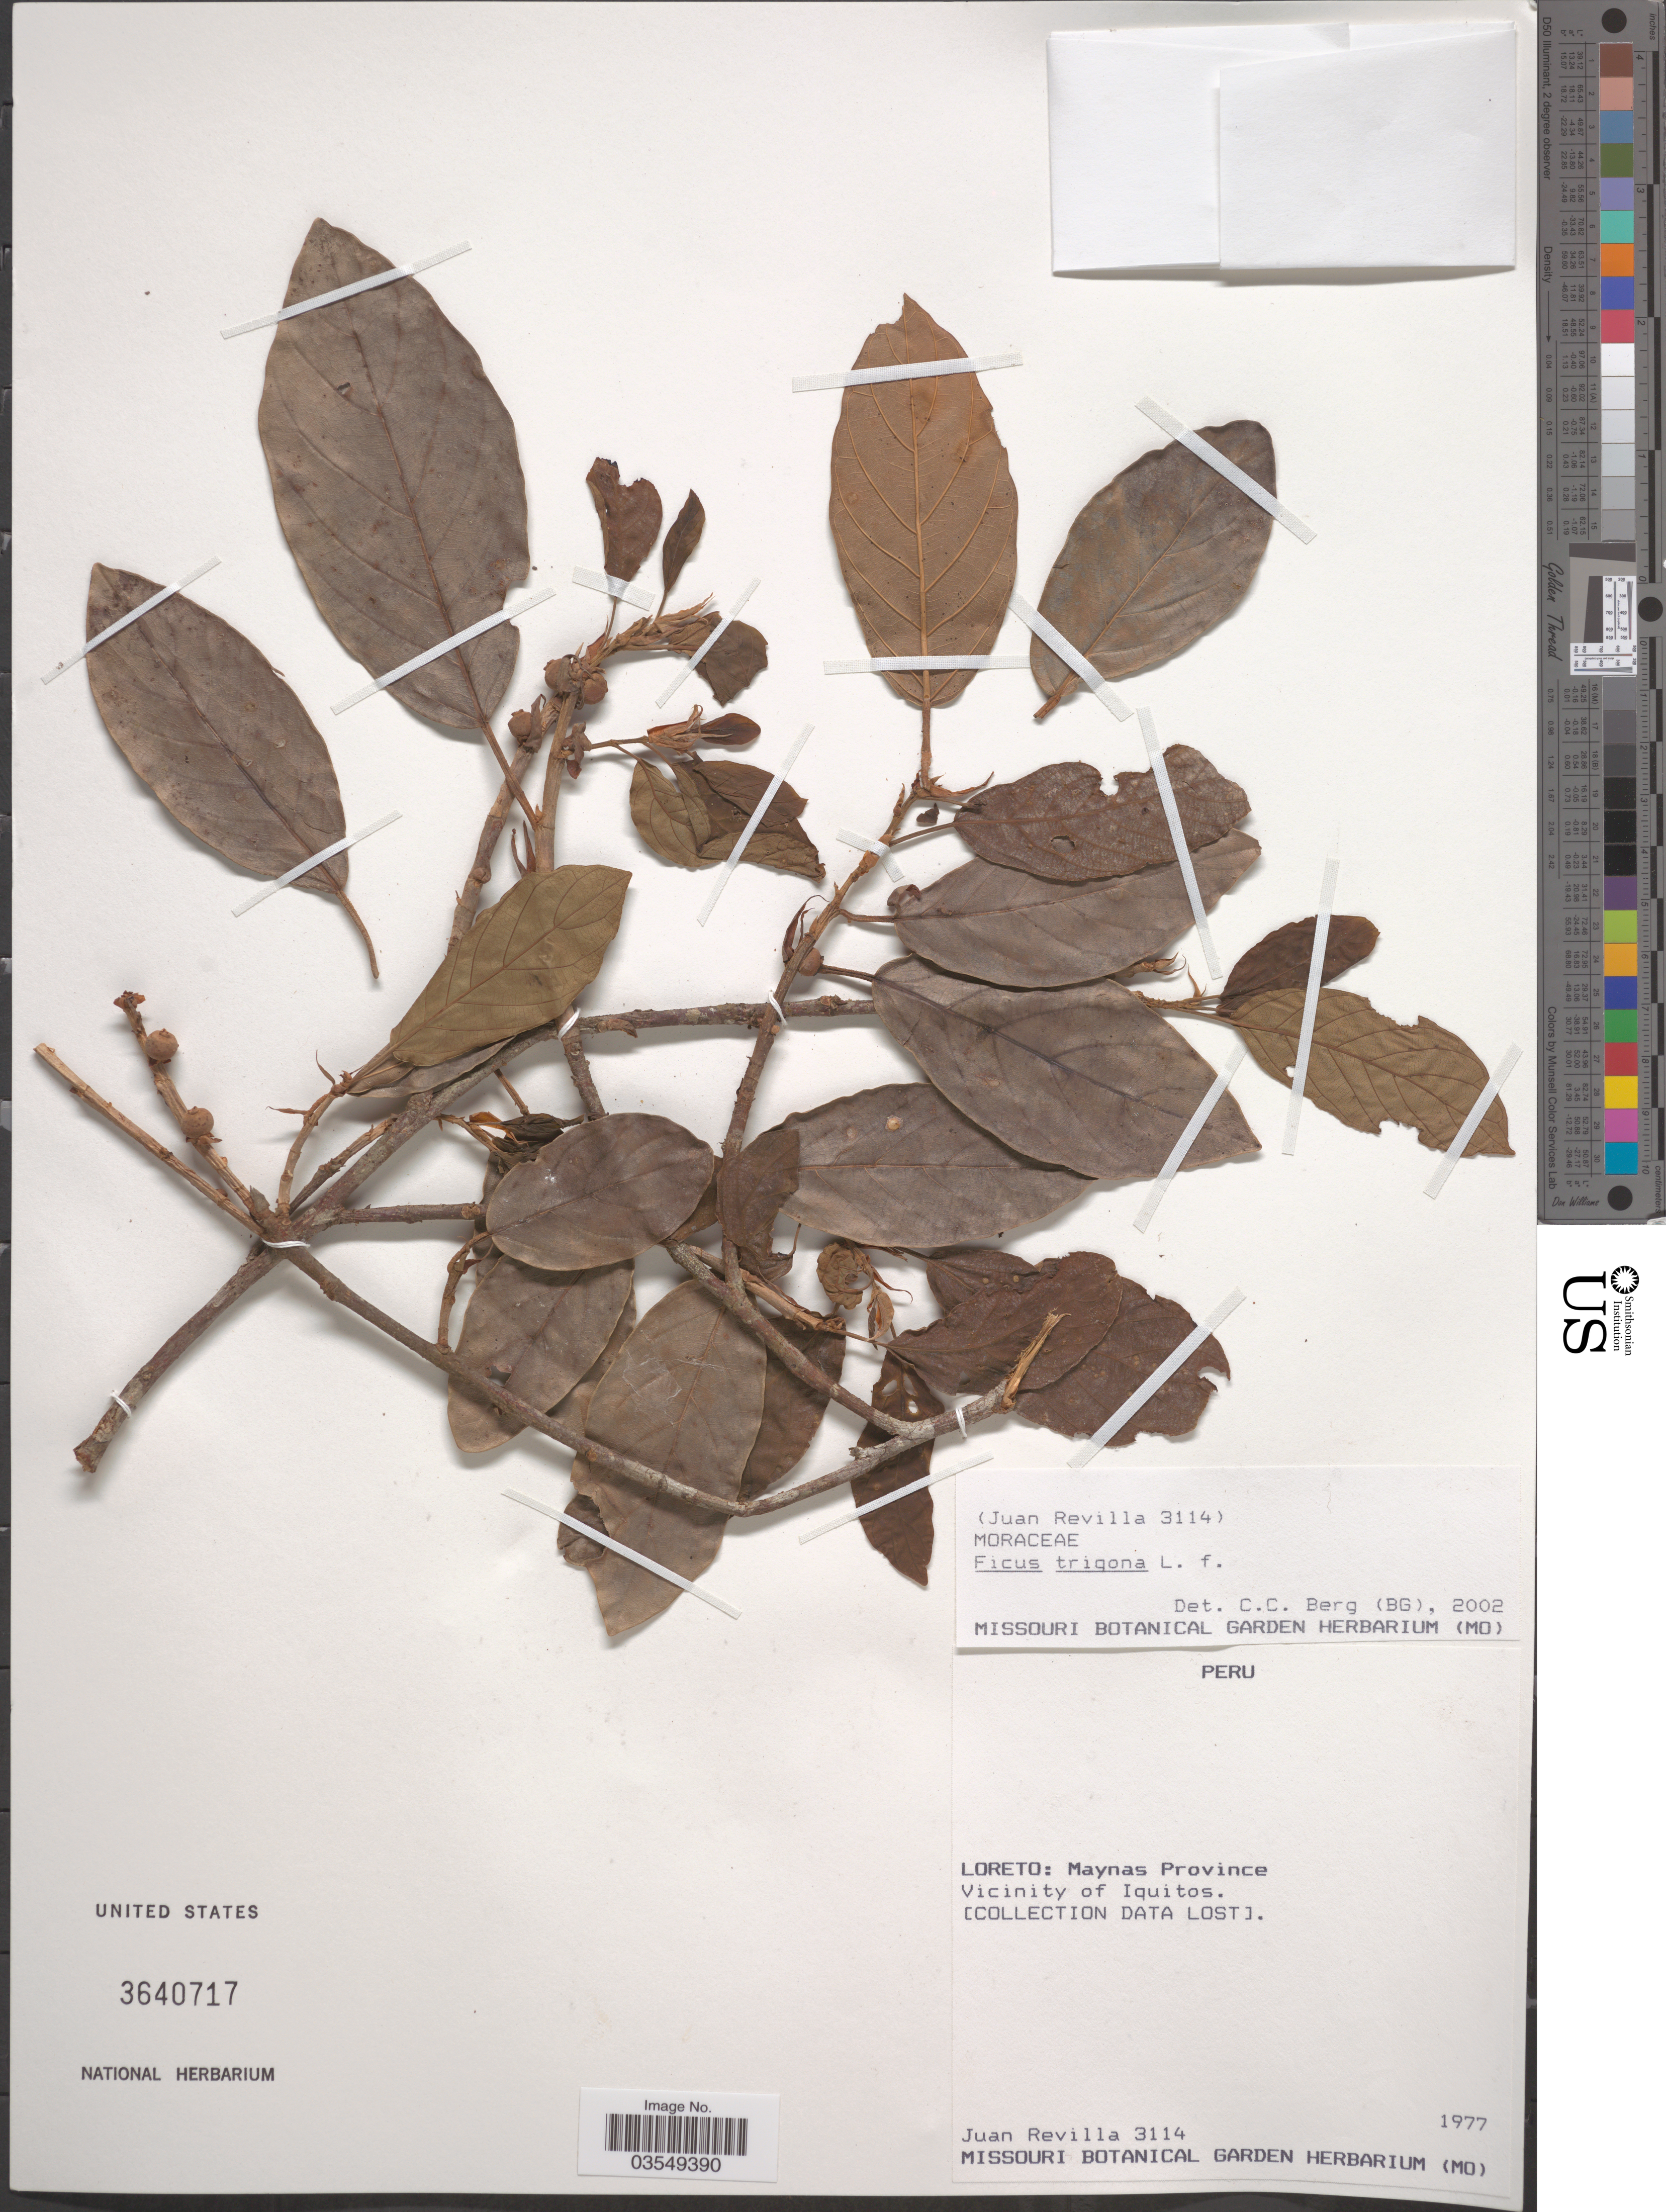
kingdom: Plantae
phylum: Tracheophyta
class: Magnoliopsida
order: Rosales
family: Moraceae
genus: Ficus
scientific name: Ficus trigona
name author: L. f.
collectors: J. Revilla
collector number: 3114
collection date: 1977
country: Peru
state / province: Loreto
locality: Maynas Province. Vicinity of Iquitos.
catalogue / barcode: US 3640717